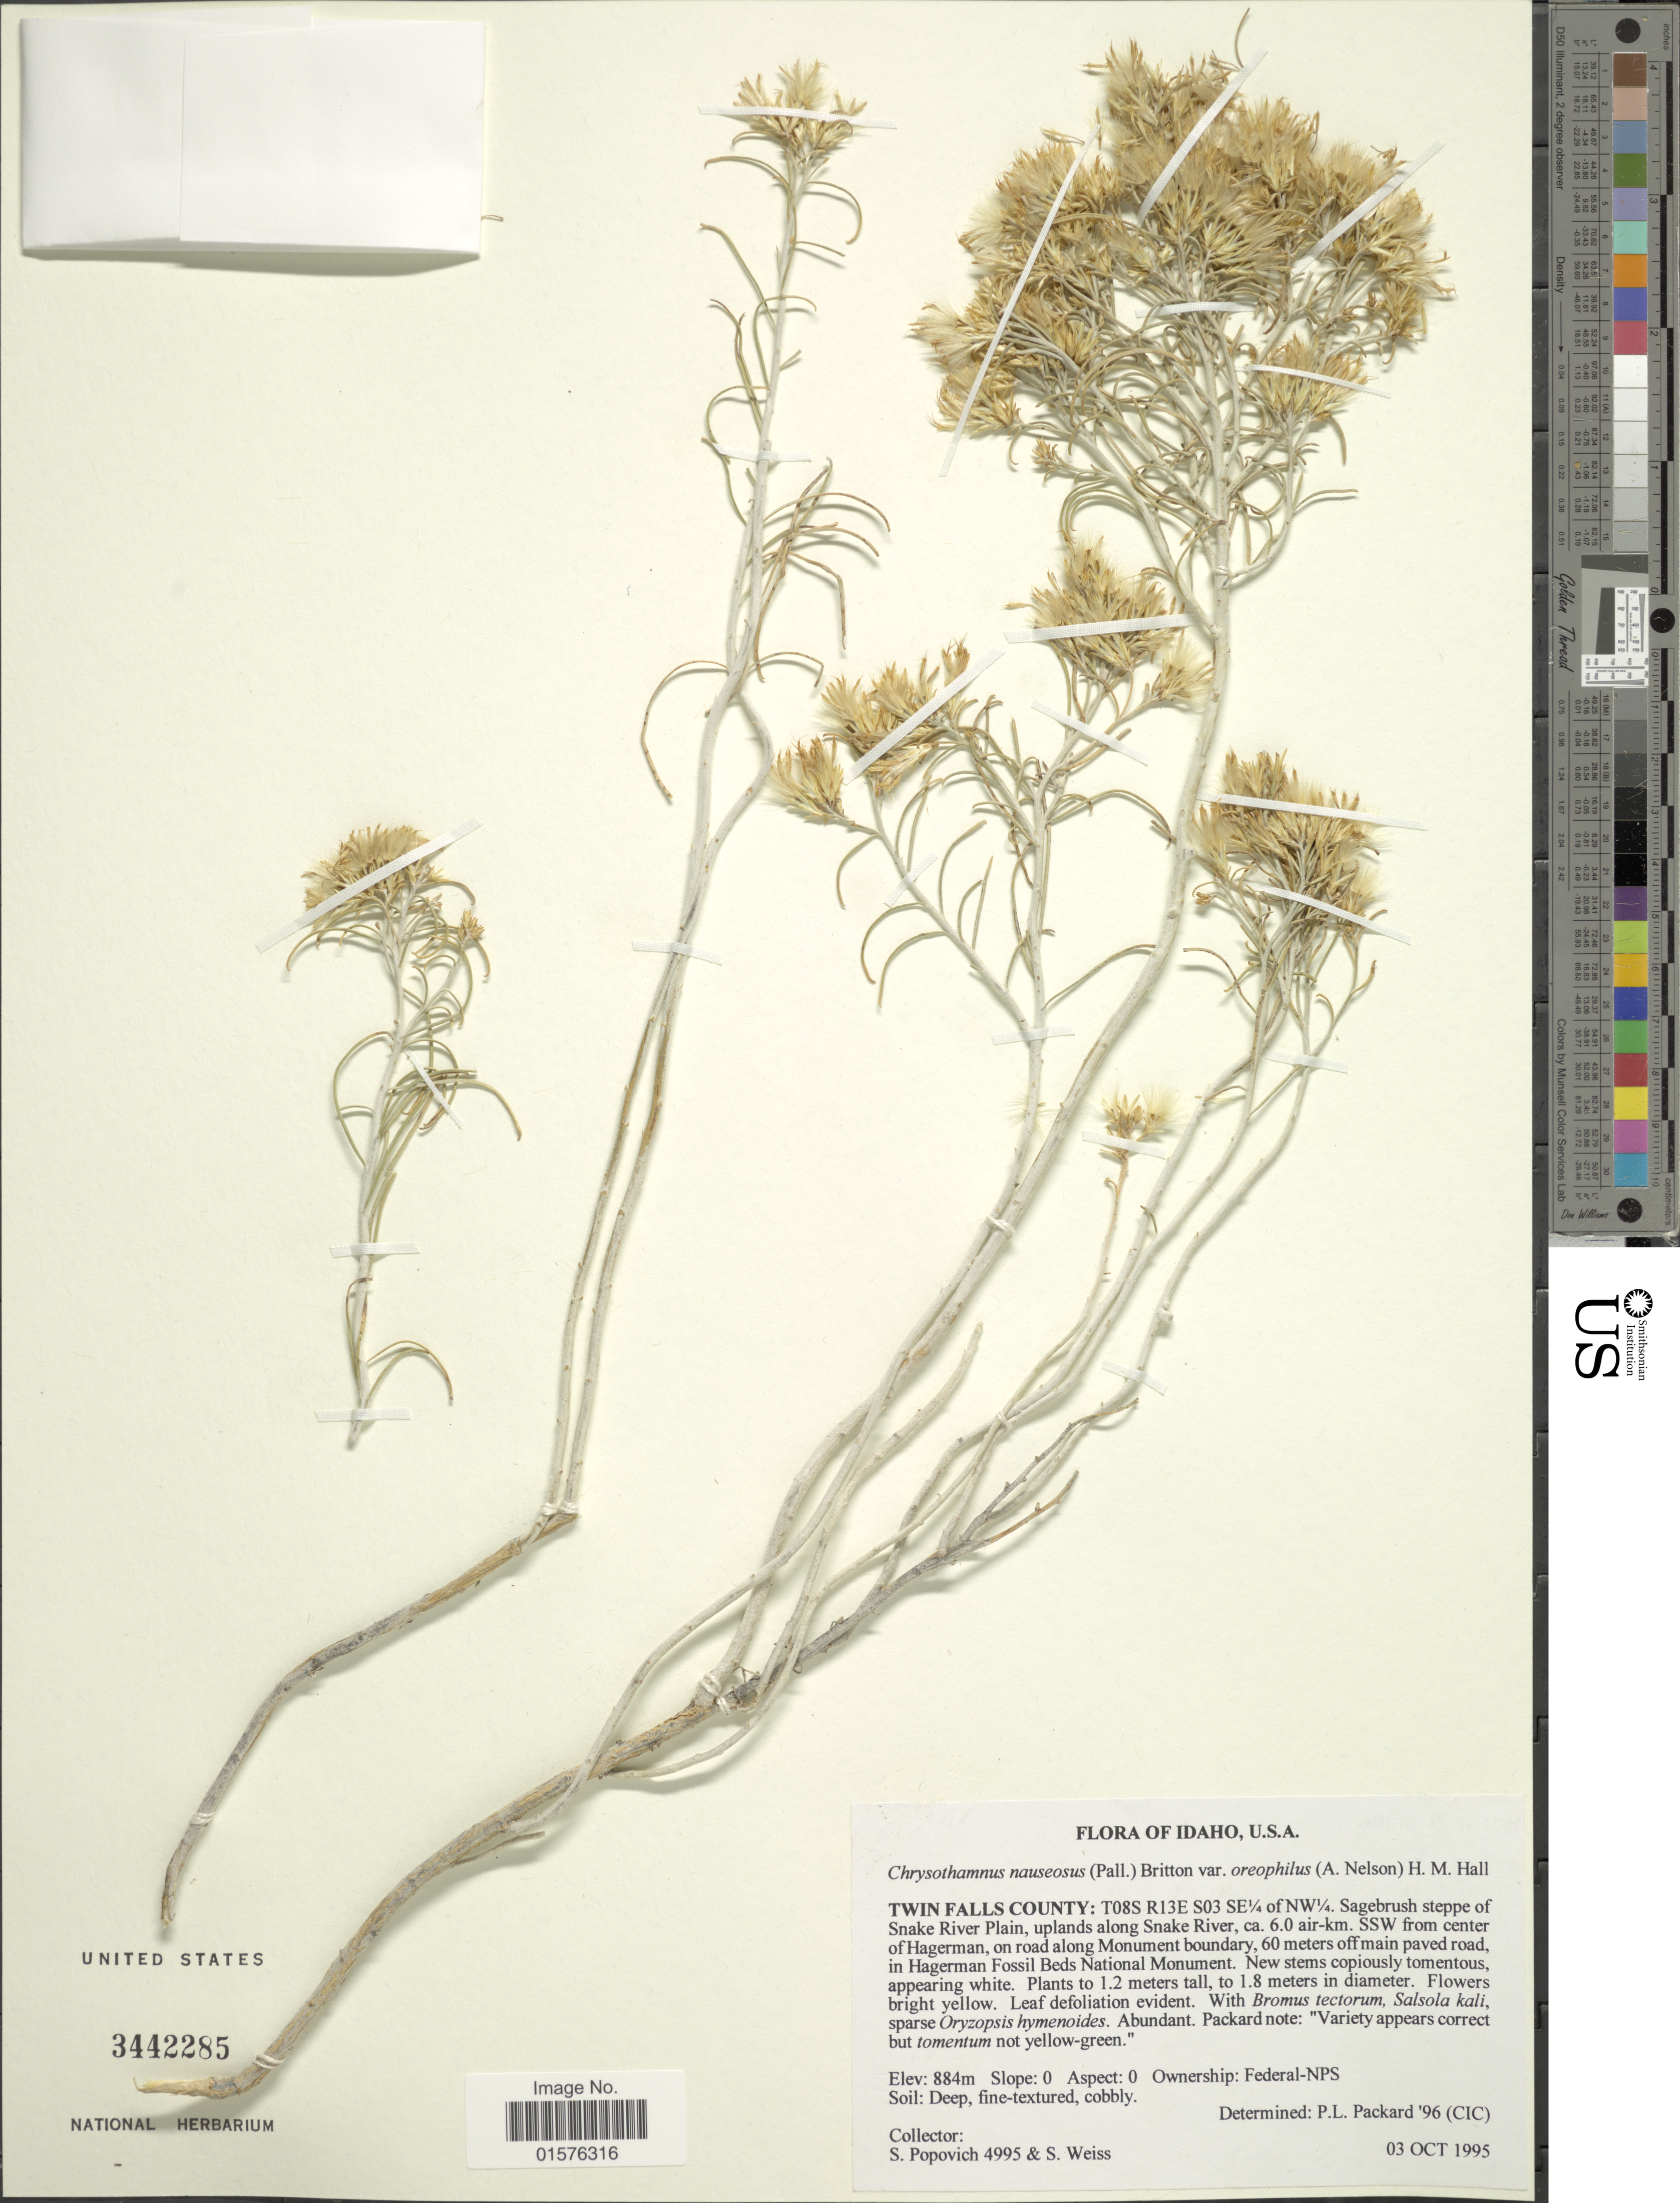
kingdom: Plantae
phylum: Tracheophyta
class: Magnoliopsida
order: Asterales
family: Asteraceae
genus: Ericameria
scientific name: Ericameria nauseosa var. oreophila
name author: (A. Nelson) G.L. Nesom & G.I. Baird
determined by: Urbatsch, Lowell E., Curator (LSU), Louisiana State University (UNITED STATES)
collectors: S. Popovich & S. Weiss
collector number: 4995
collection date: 1995-10-03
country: United States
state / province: Idaho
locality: Twin Falls County: T08S R13E S03 SE 1/4 of NW 1/4. Sagebrush steppe of Snake River Plain, uplands along Snake River, ca. 6.0 air-km. SSW from center of Hagerman, on road along Monument boundary, 60 meters off main paved road, in hagerman Fossil Beds National Monument.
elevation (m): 884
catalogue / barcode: US 3442285